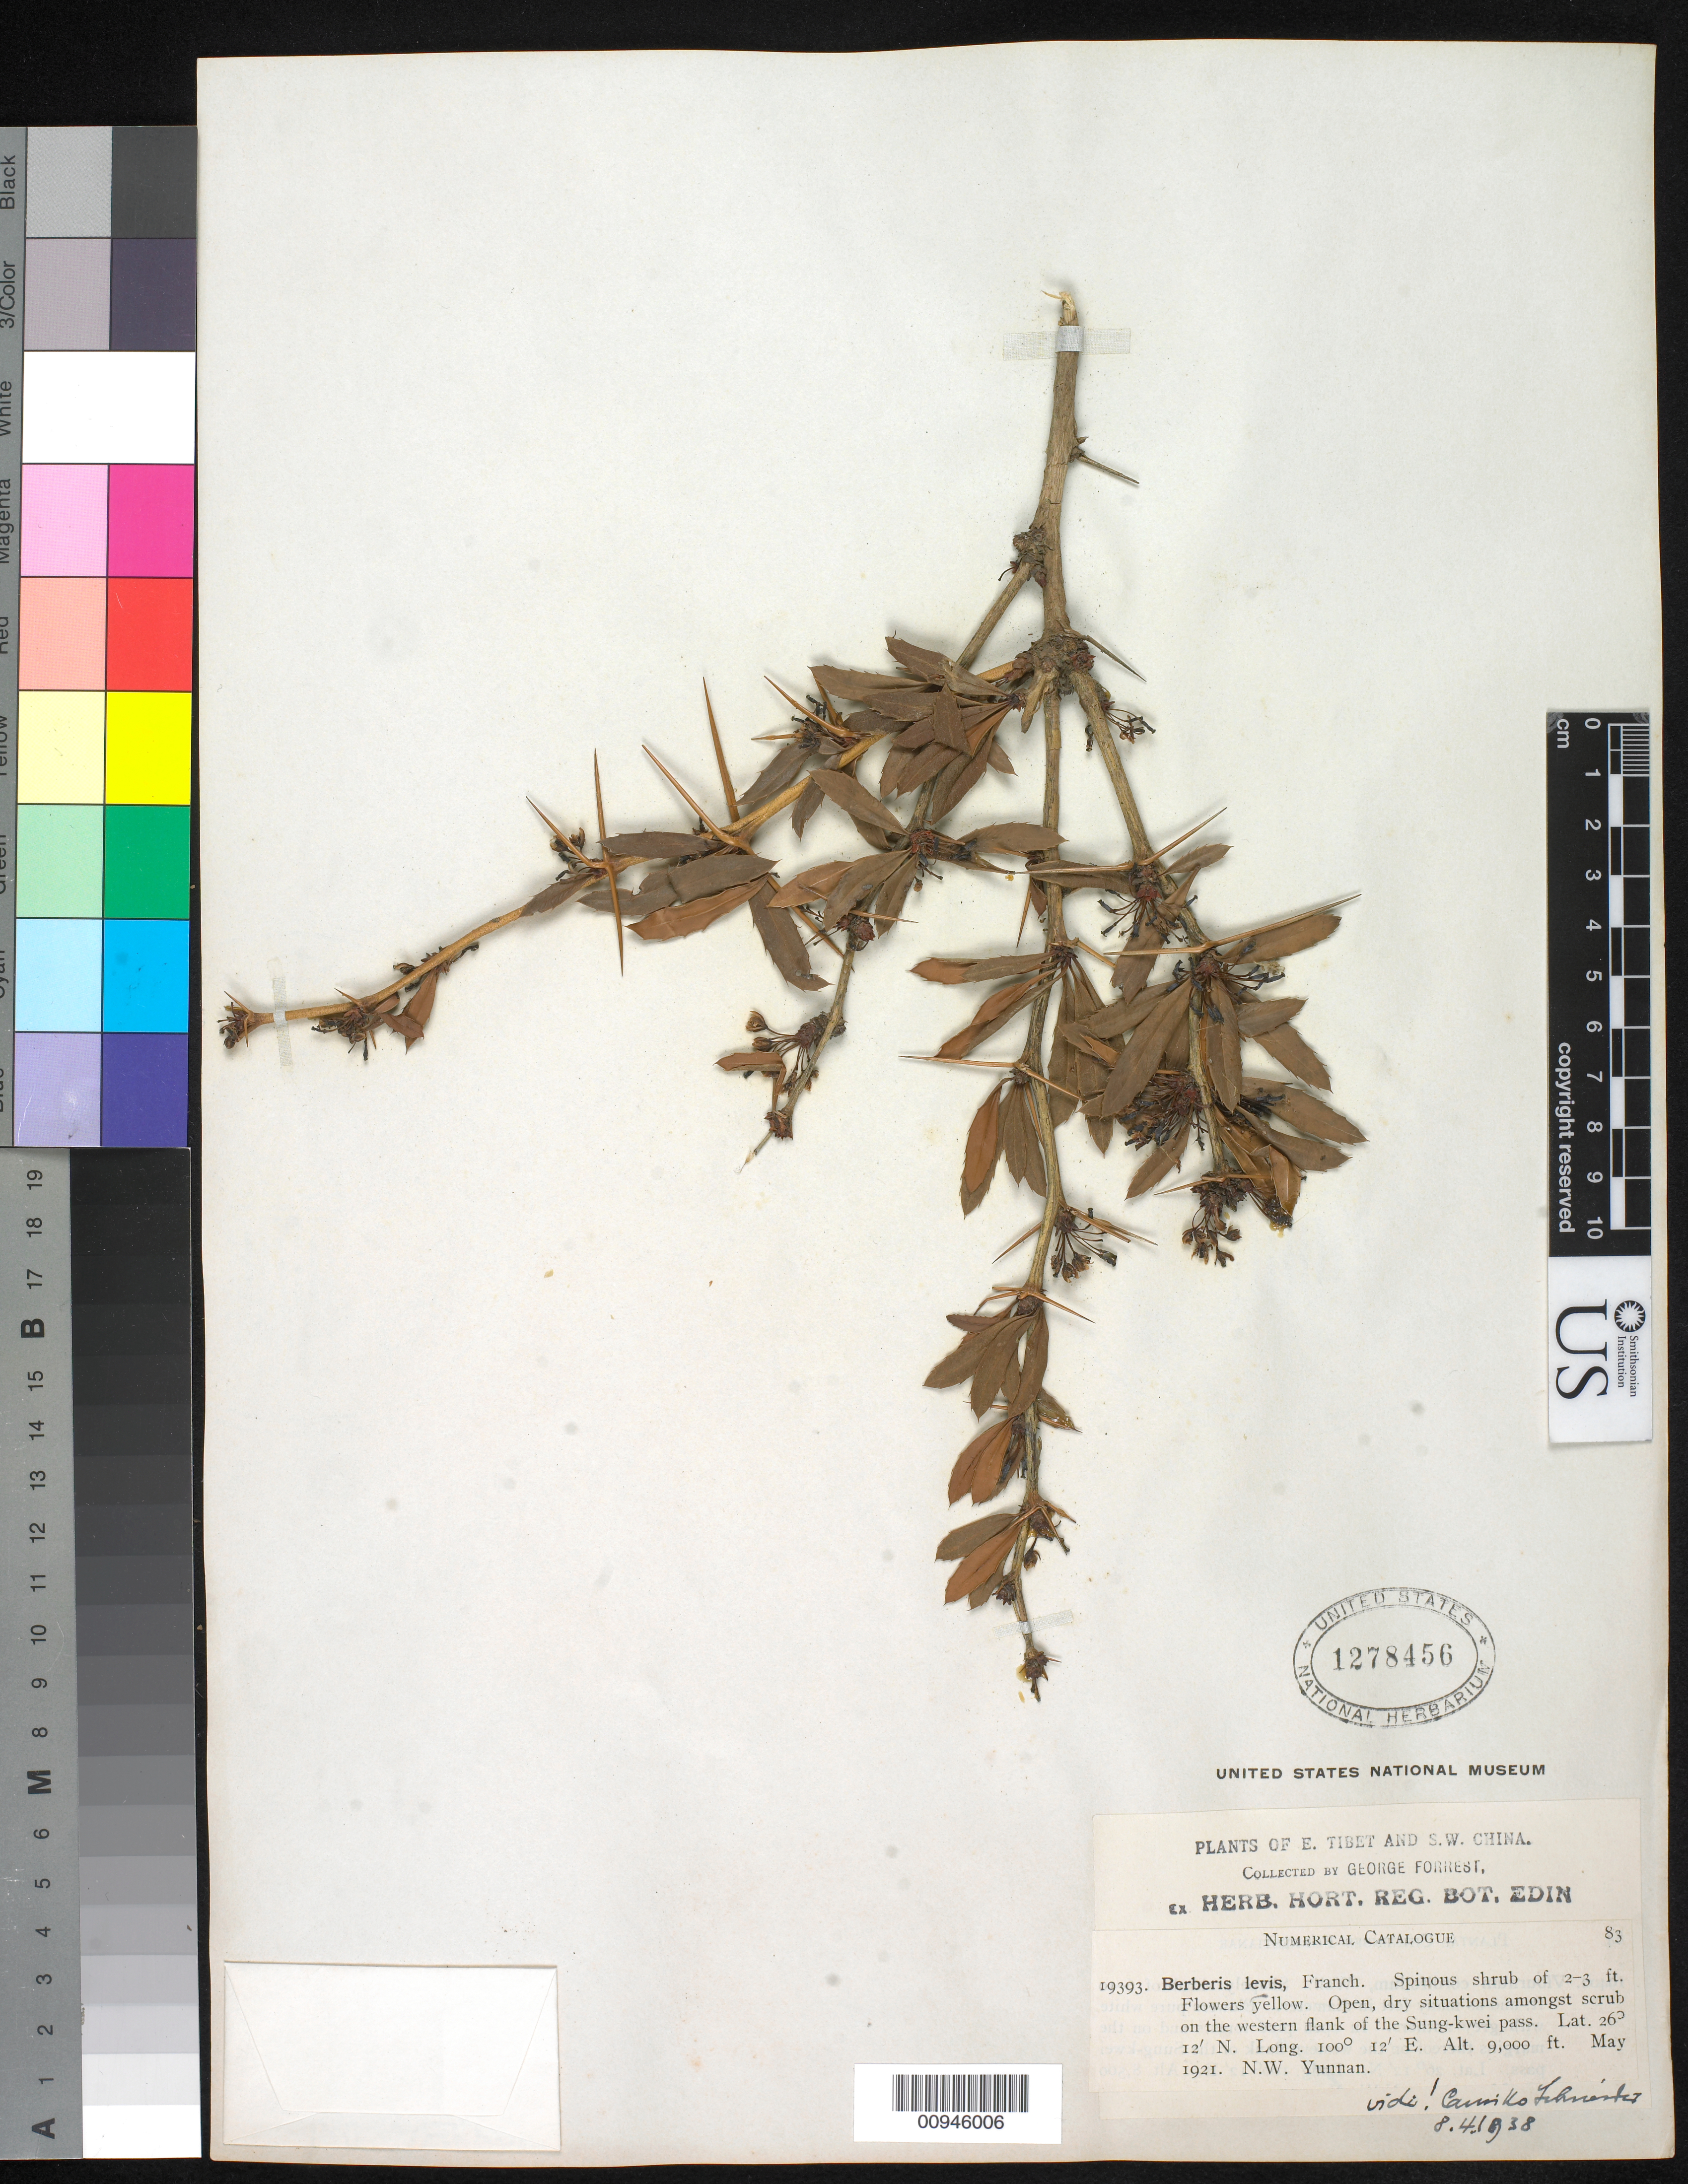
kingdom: Plantae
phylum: Tracheophyta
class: Magnoliopsida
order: Ranunculales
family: Berberidaceae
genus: Berberis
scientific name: Berberis levis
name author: Franch.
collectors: G. Forrest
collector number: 19393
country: China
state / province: Yunnan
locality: Sung-kwei pass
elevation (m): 2743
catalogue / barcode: US 1278456